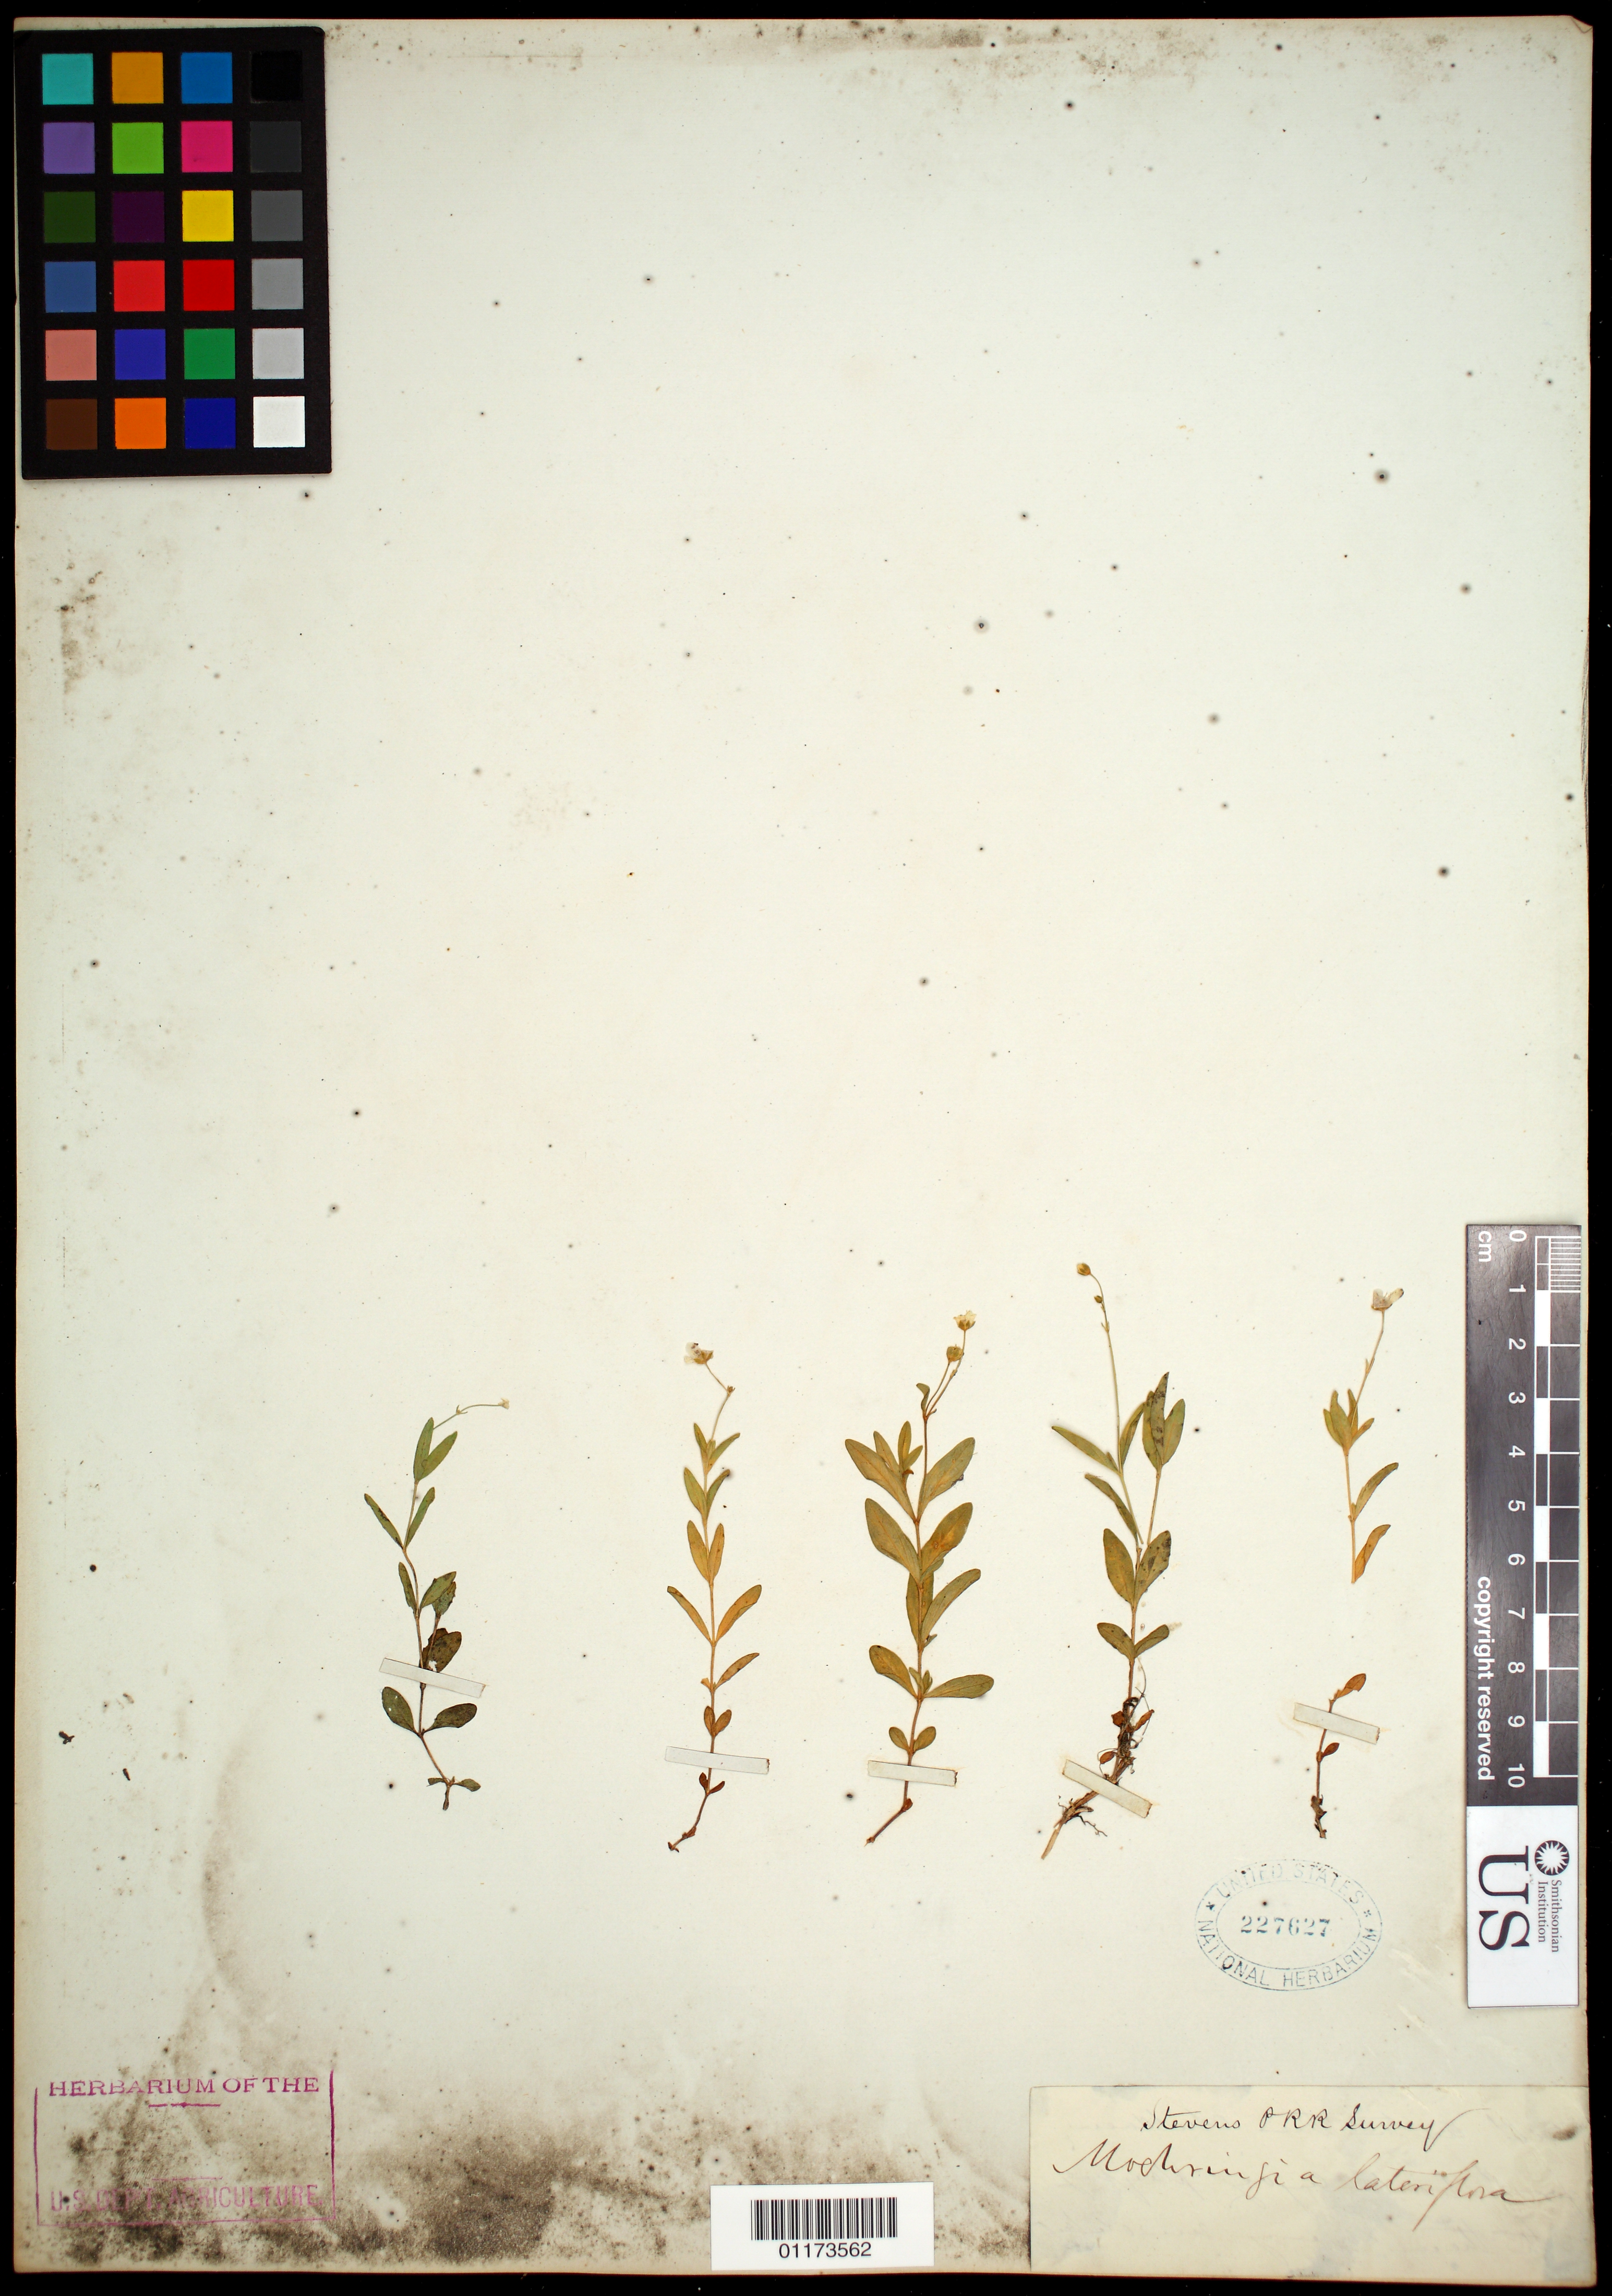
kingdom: Plantae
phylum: Tracheophyta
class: Magnoliopsida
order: Caryophyllales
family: Caryophyllaceae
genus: Moehringia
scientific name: Moehringia lateriflora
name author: (L.) Fenzl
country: Canada / United States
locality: Camp 85-86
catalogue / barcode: US 227627